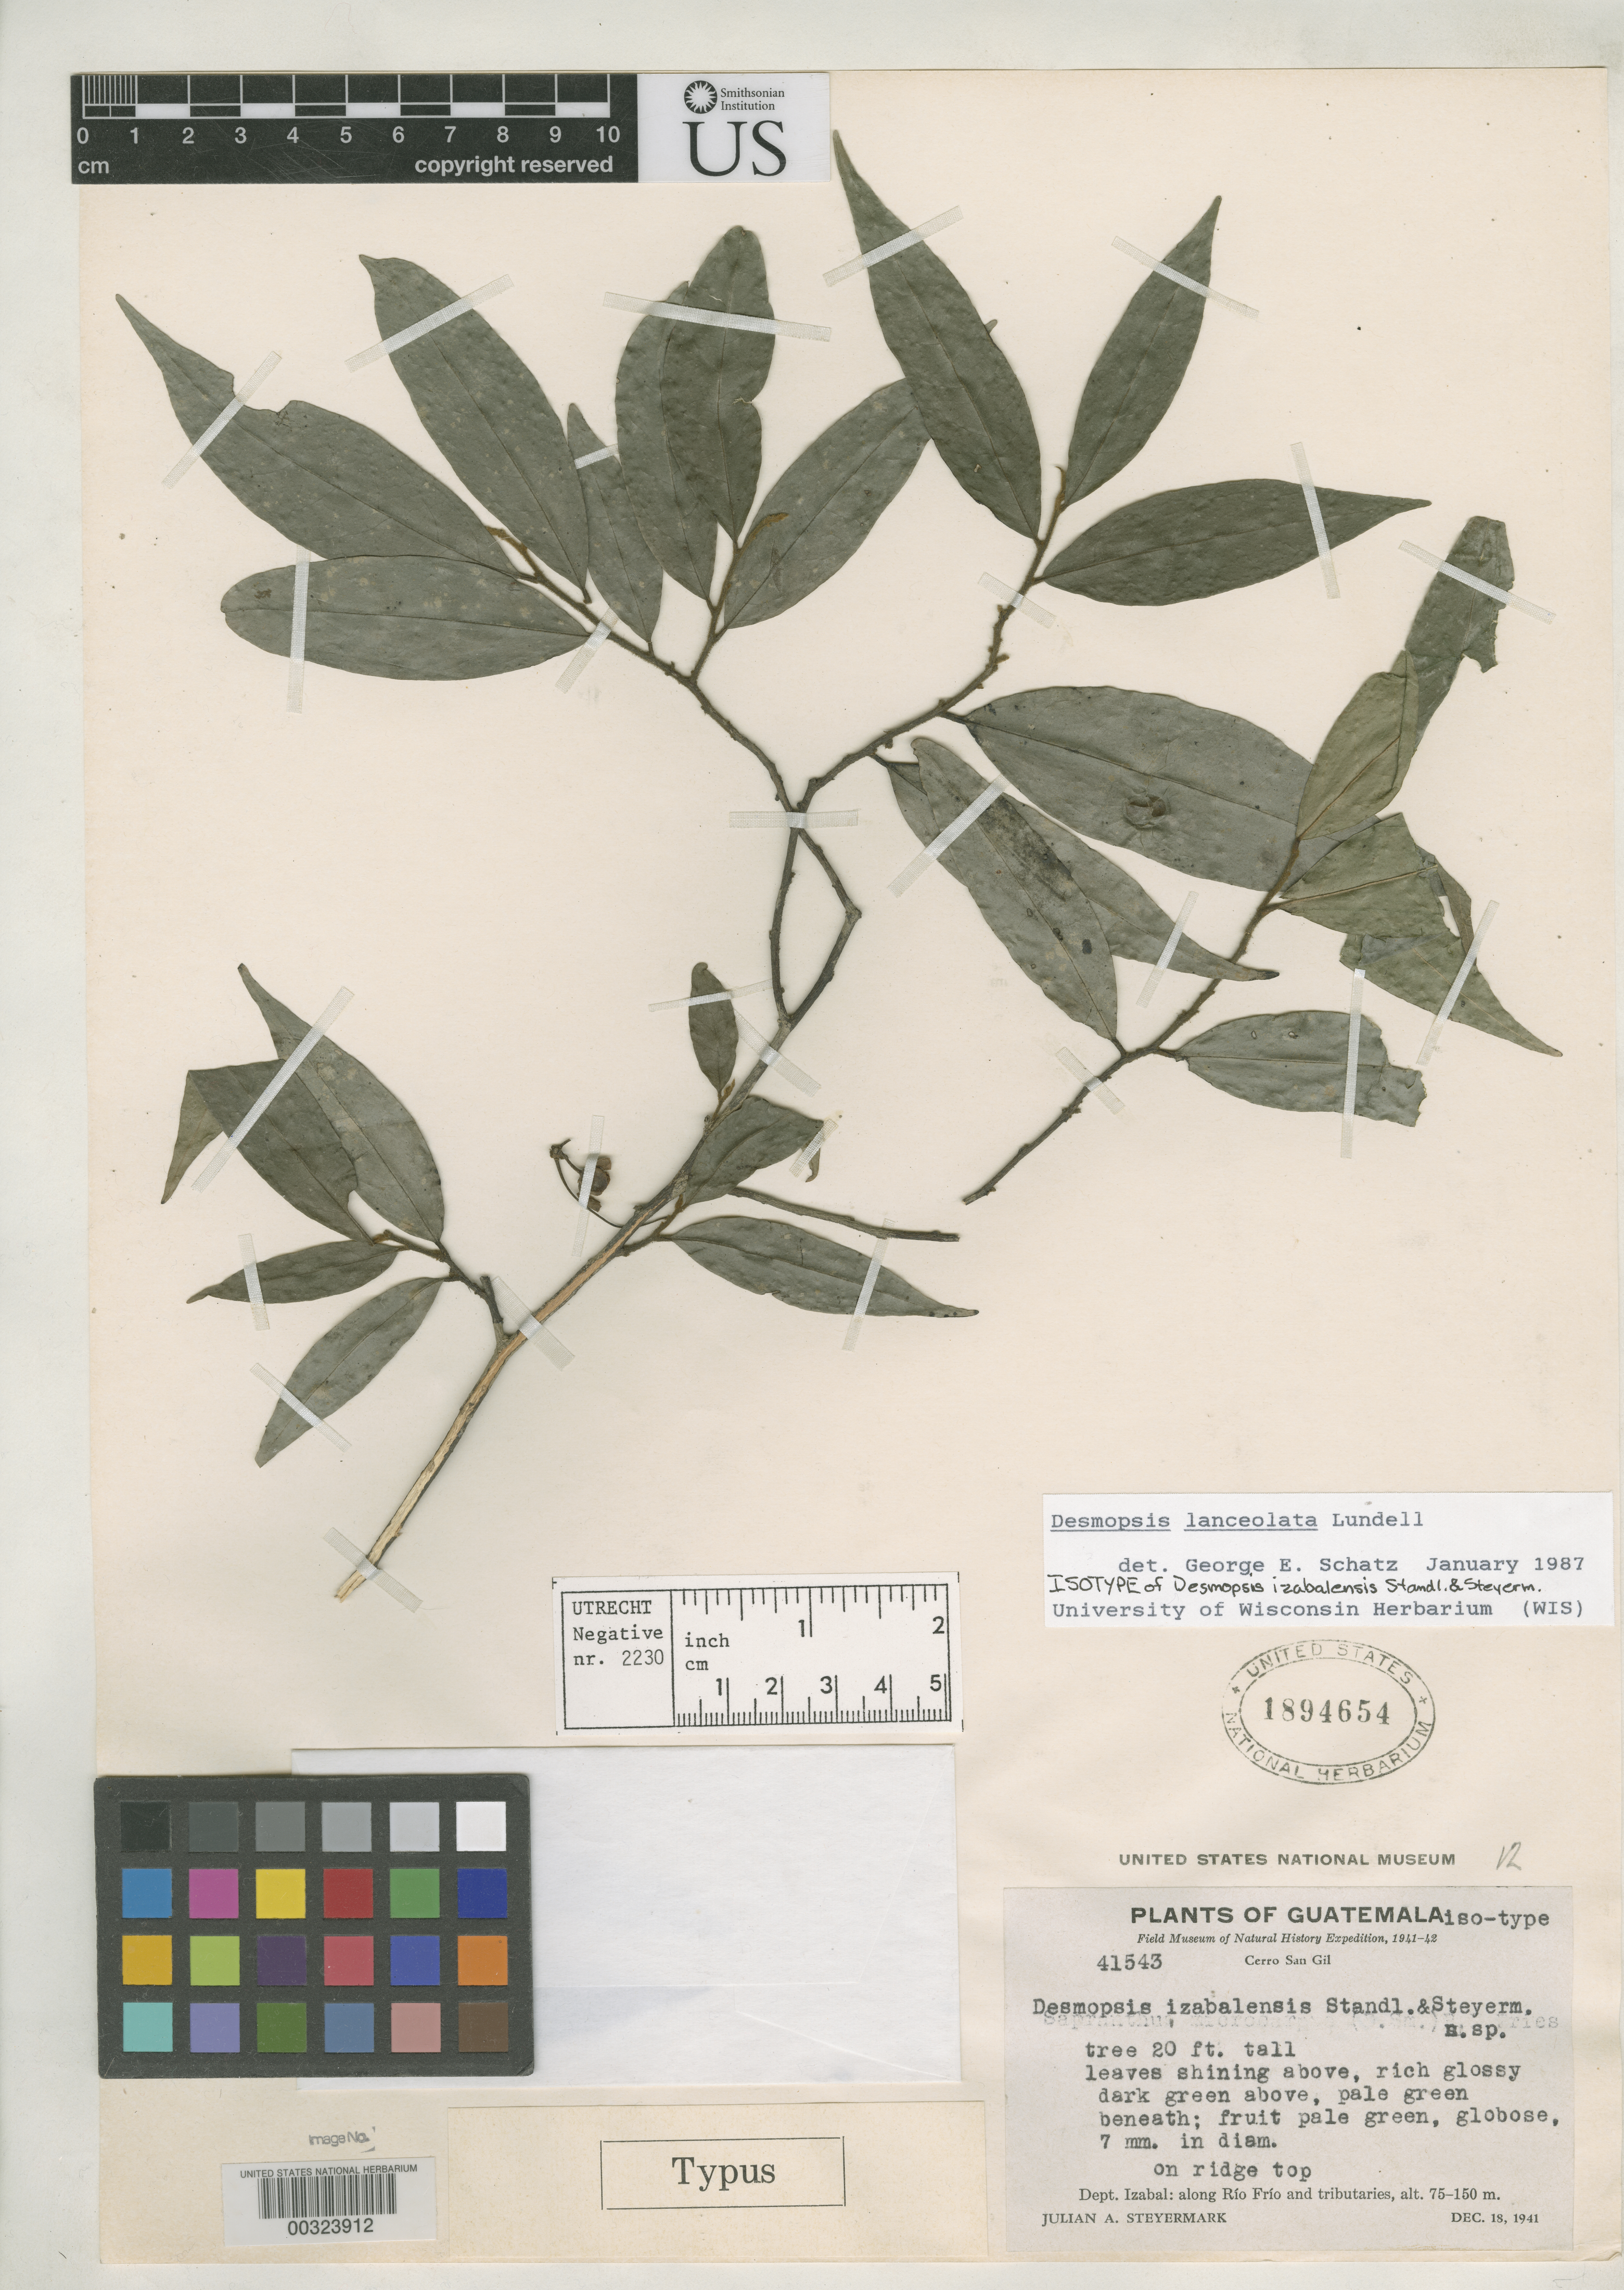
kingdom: Plantae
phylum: Tracheophyta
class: Magnoliopsida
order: Magnoliales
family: Annonaceae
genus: Desmopsis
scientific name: Desmopsis izabalensis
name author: Standl. & Steyerm.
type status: Isotype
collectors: J. Steyermark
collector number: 41543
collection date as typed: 18 Dec 1941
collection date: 1941-12-18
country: Guatemala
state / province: Izabal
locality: Along Río Frío and tributaries. Cerro San Gil.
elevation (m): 75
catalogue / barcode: US 1894654